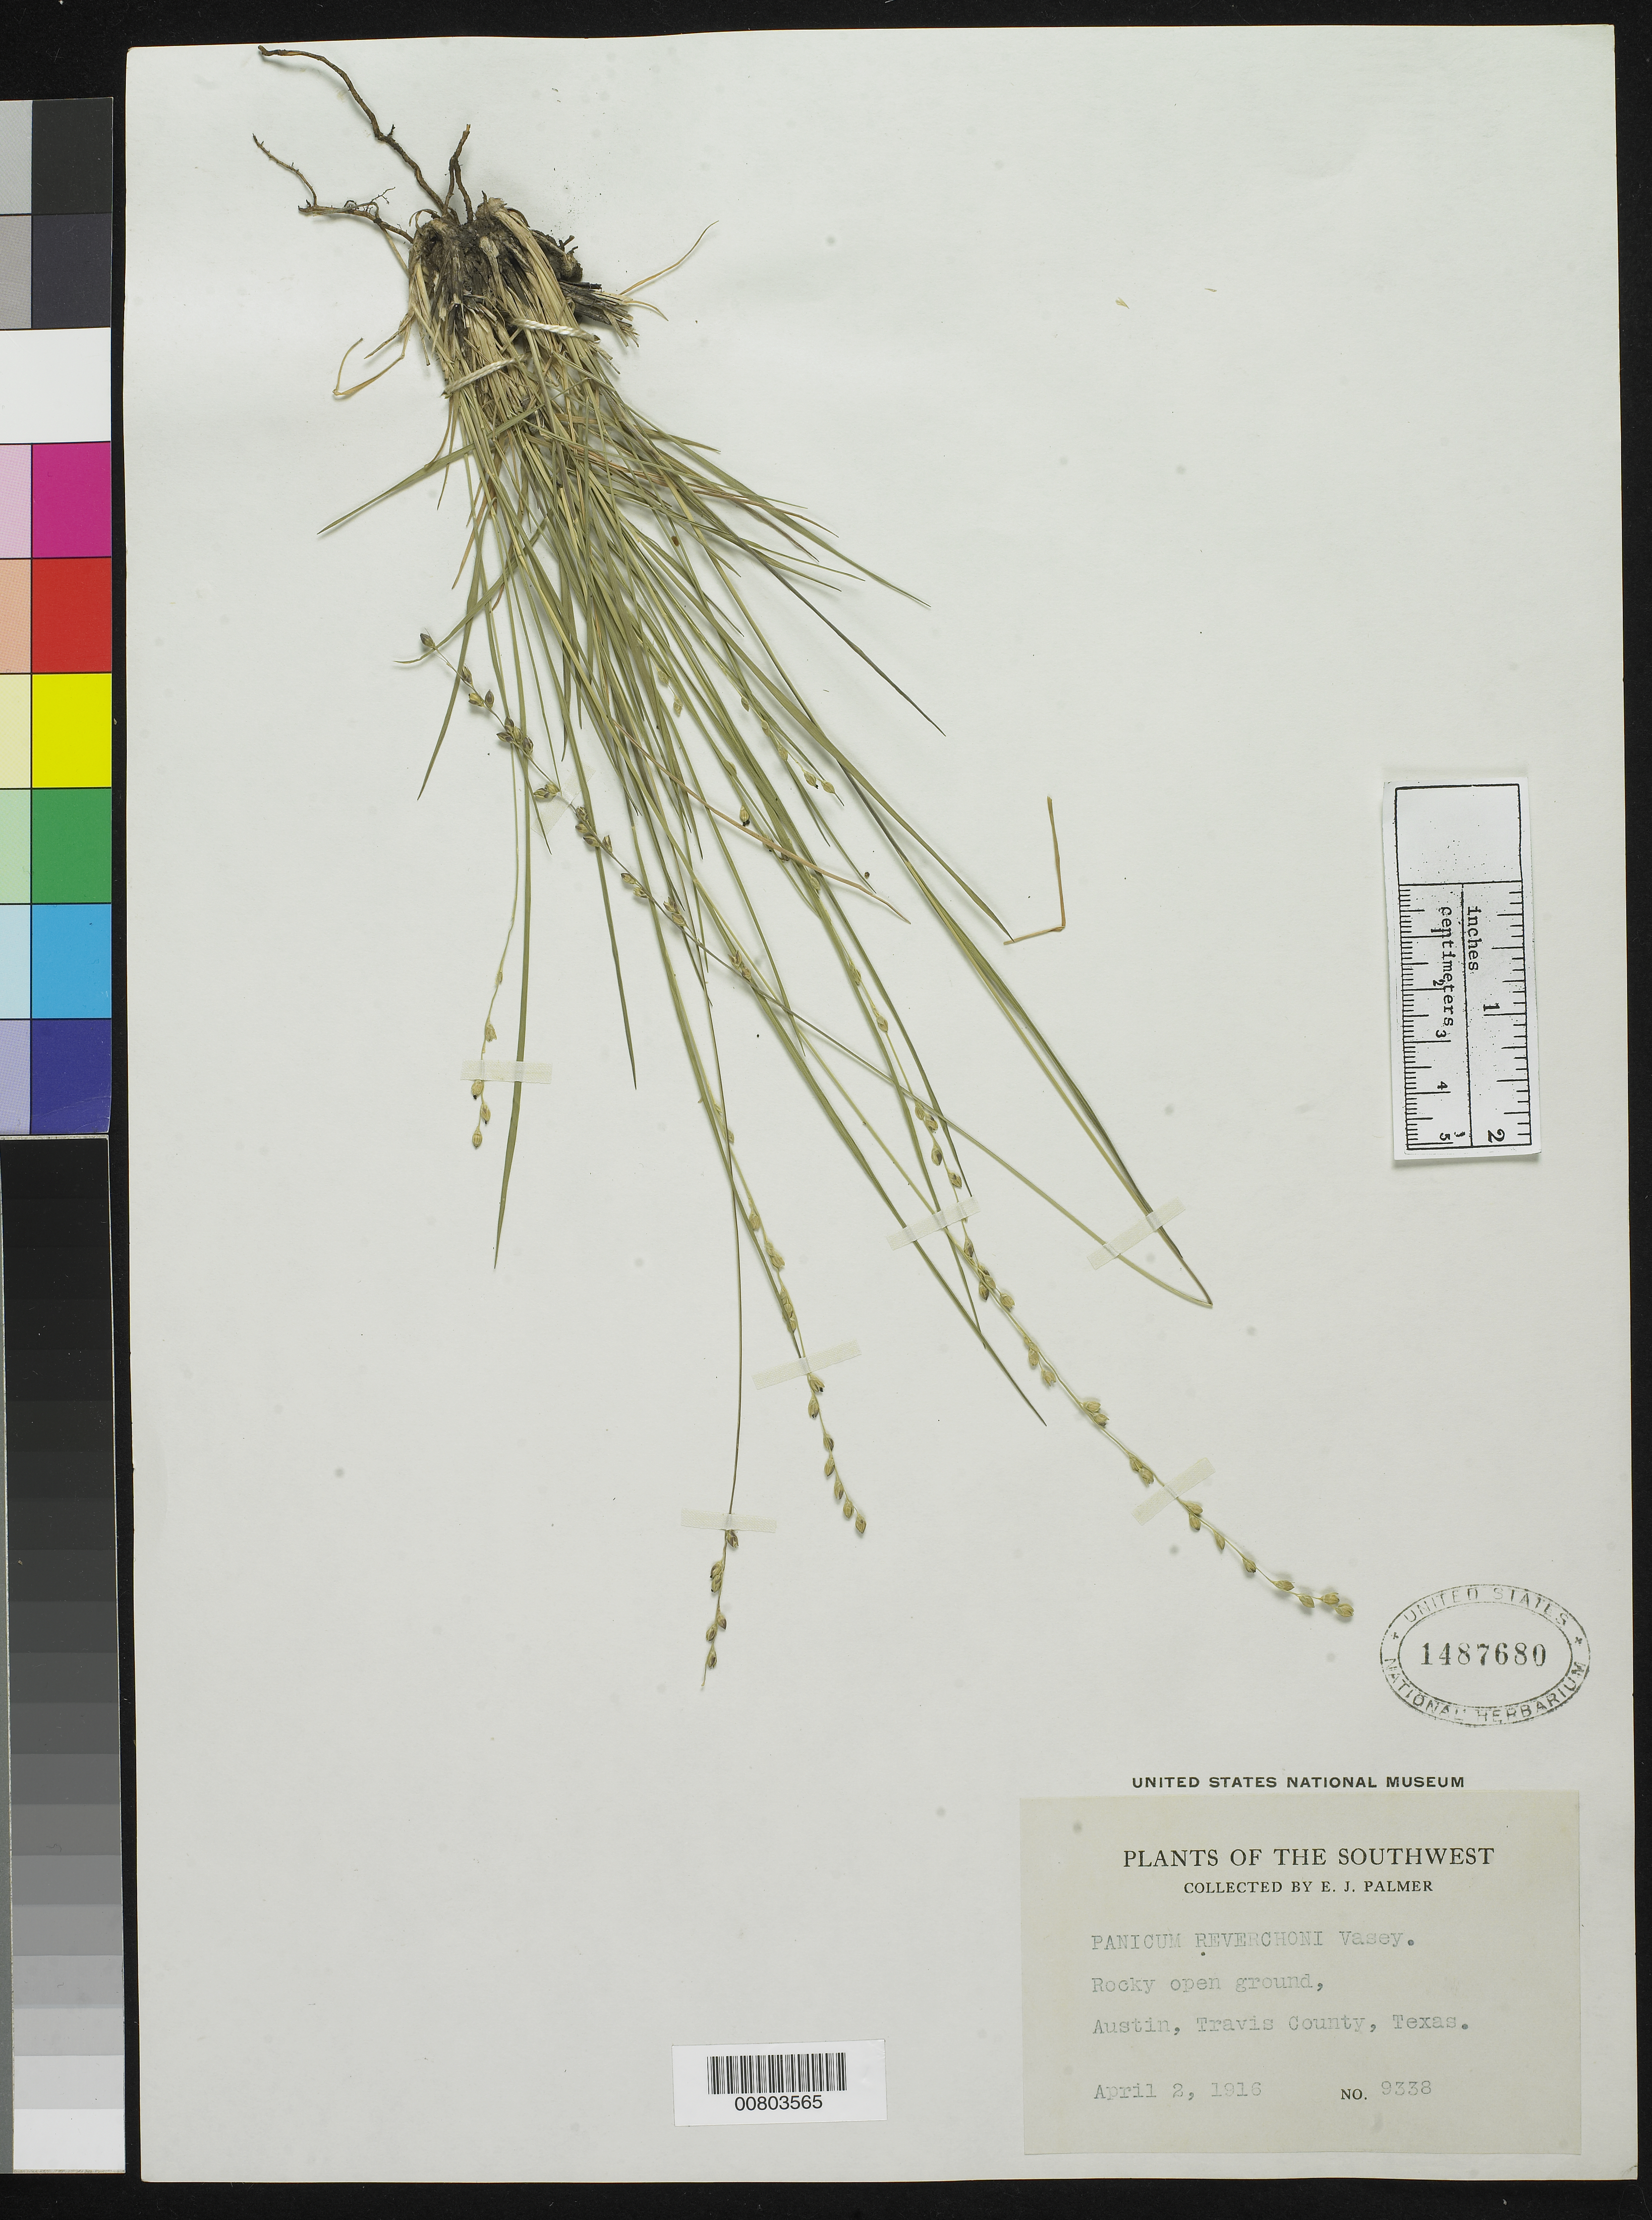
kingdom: Plantae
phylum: Tracheophyta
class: Liliopsida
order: Poales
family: Poaceae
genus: Setaria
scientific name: Setaria reverchonii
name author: (Vasey) Pilg.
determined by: Poaceae Reorganization Project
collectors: E. J. Palmer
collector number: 9338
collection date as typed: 02 Apr 1916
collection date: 1916-04-02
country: United States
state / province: Texas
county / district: Travis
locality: Austin, Travis County, Texas.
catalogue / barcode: US 1487680